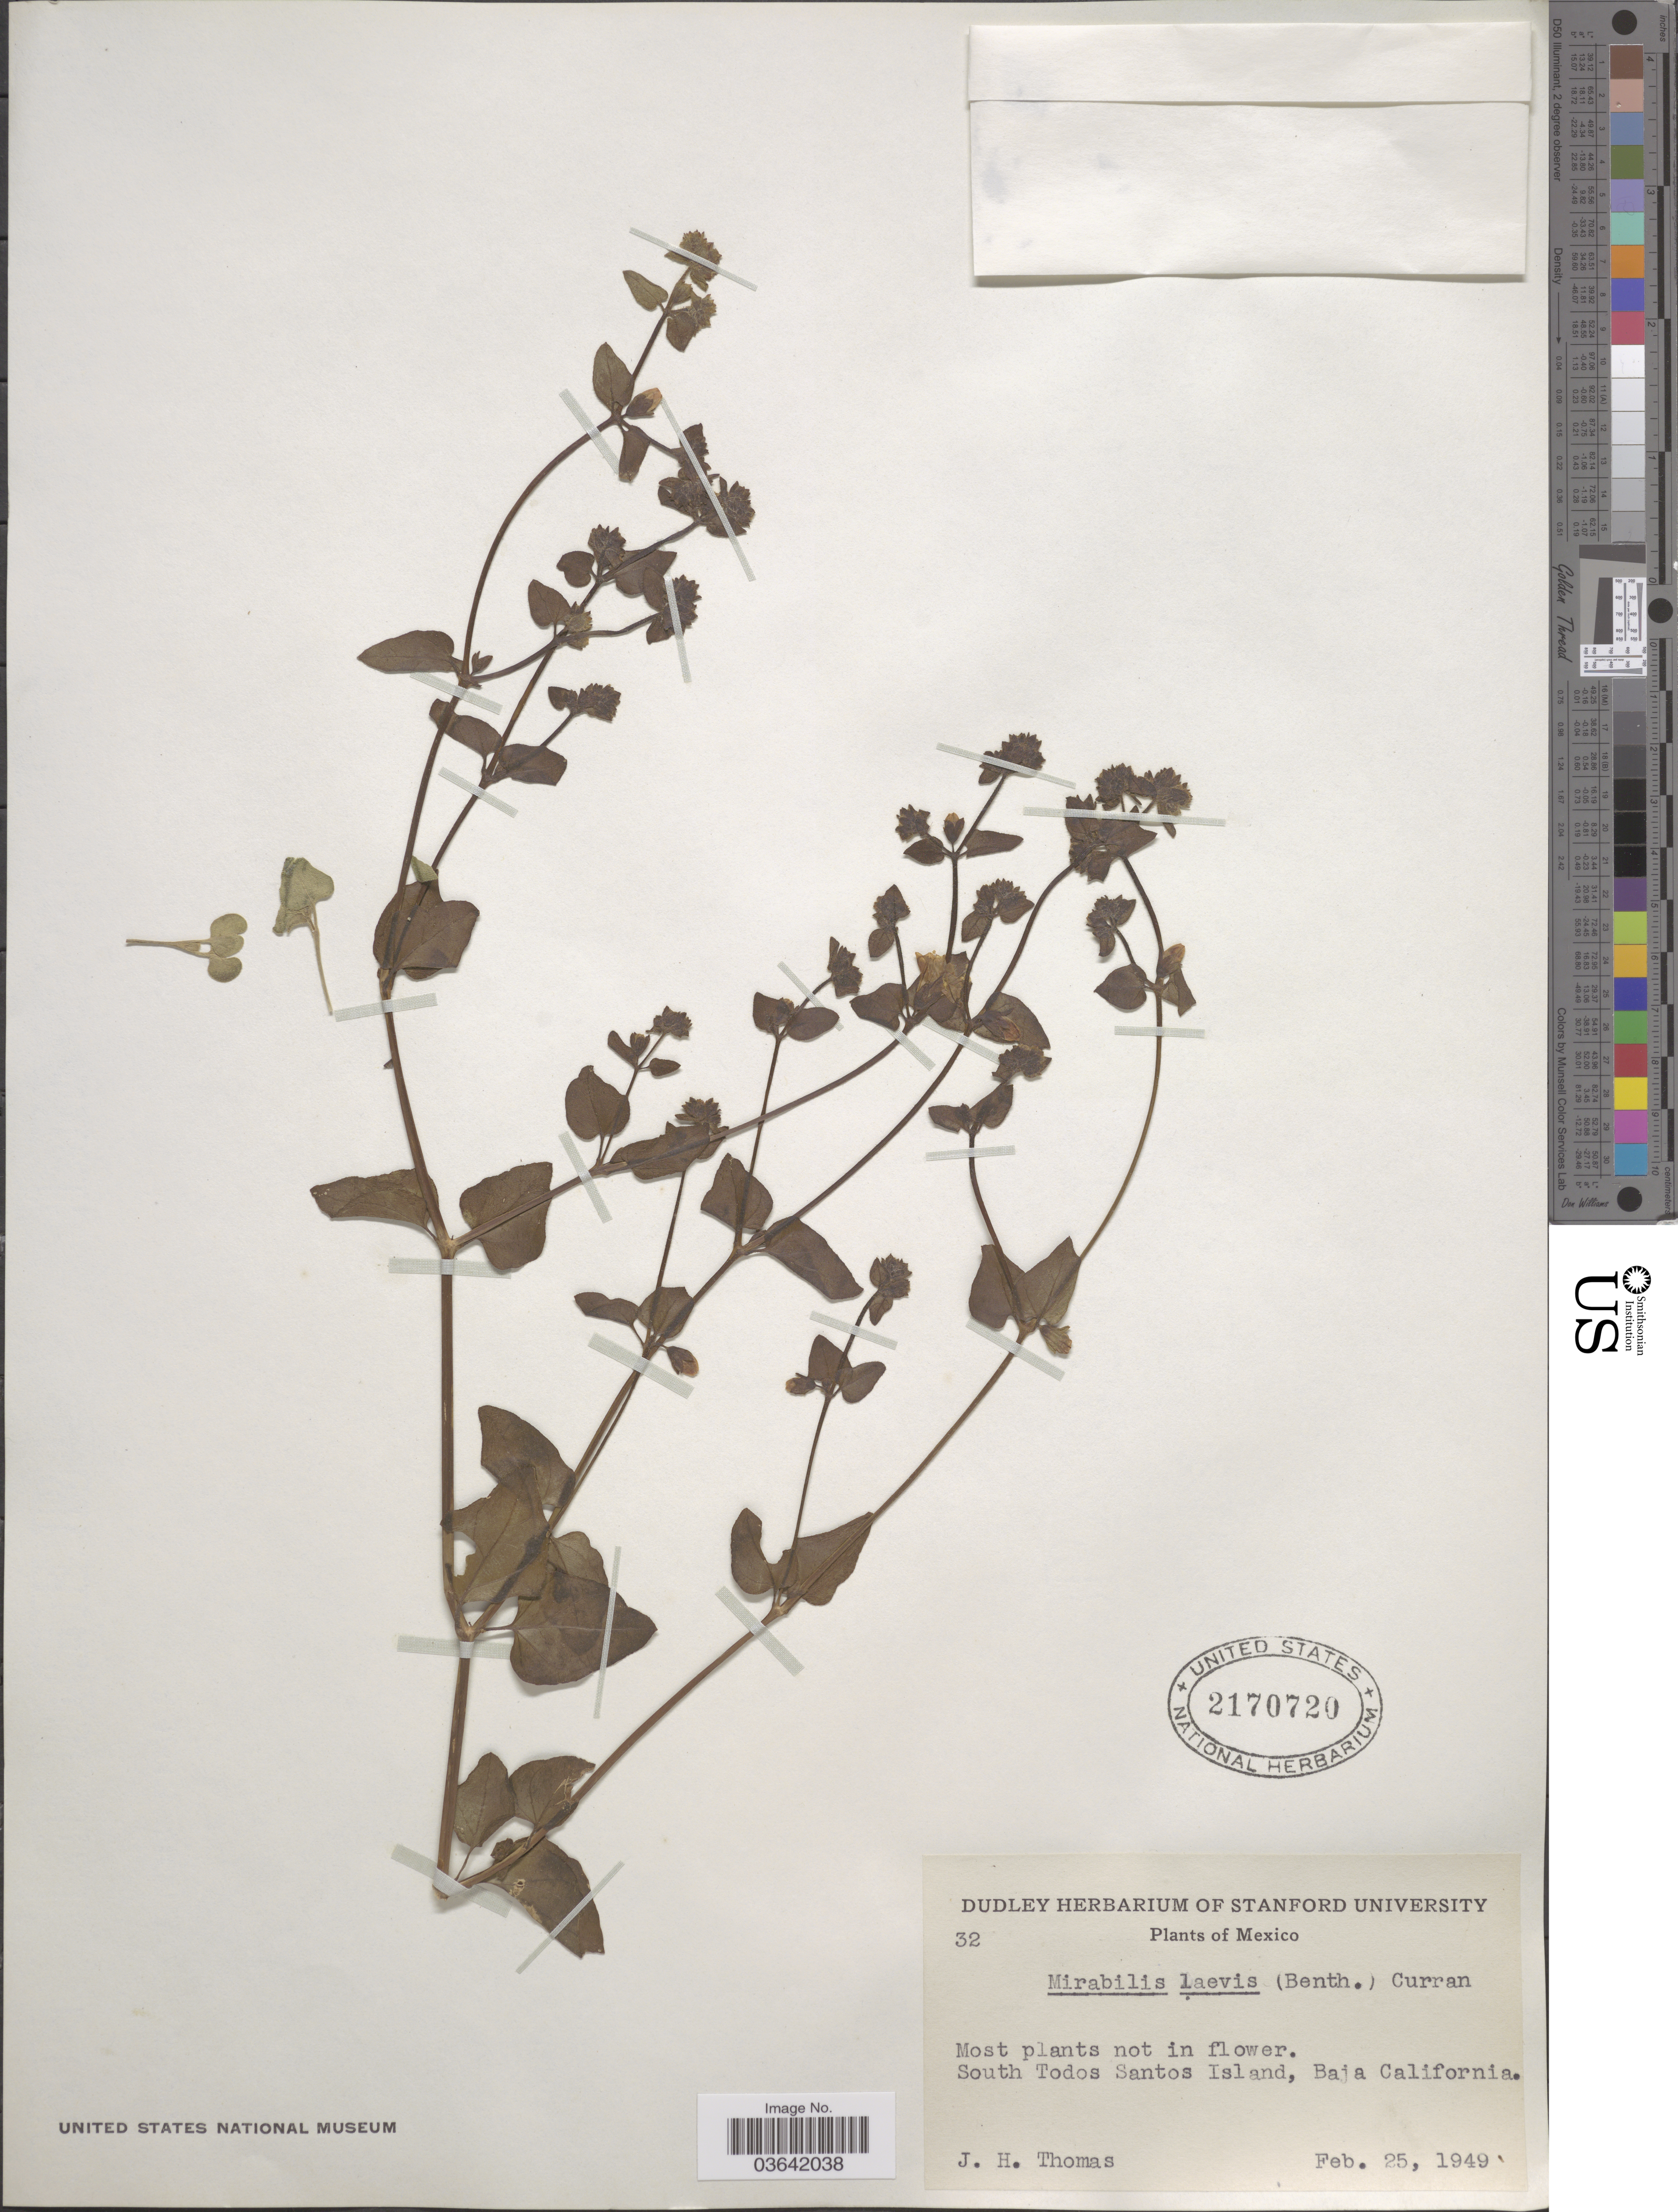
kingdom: Plantae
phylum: Tracheophyta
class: Magnoliopsida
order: Caryophyllales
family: Nyctaginaceae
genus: Mirabilis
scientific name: Mirabilis laevis var. crassifolia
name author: (Choisy) Spellenb.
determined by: Spellenberg, R.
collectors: J. H. Thomas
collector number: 32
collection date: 1949-02-25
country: Mexico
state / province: Baja California Norte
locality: South Todos Santos Island.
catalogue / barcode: US 2170720